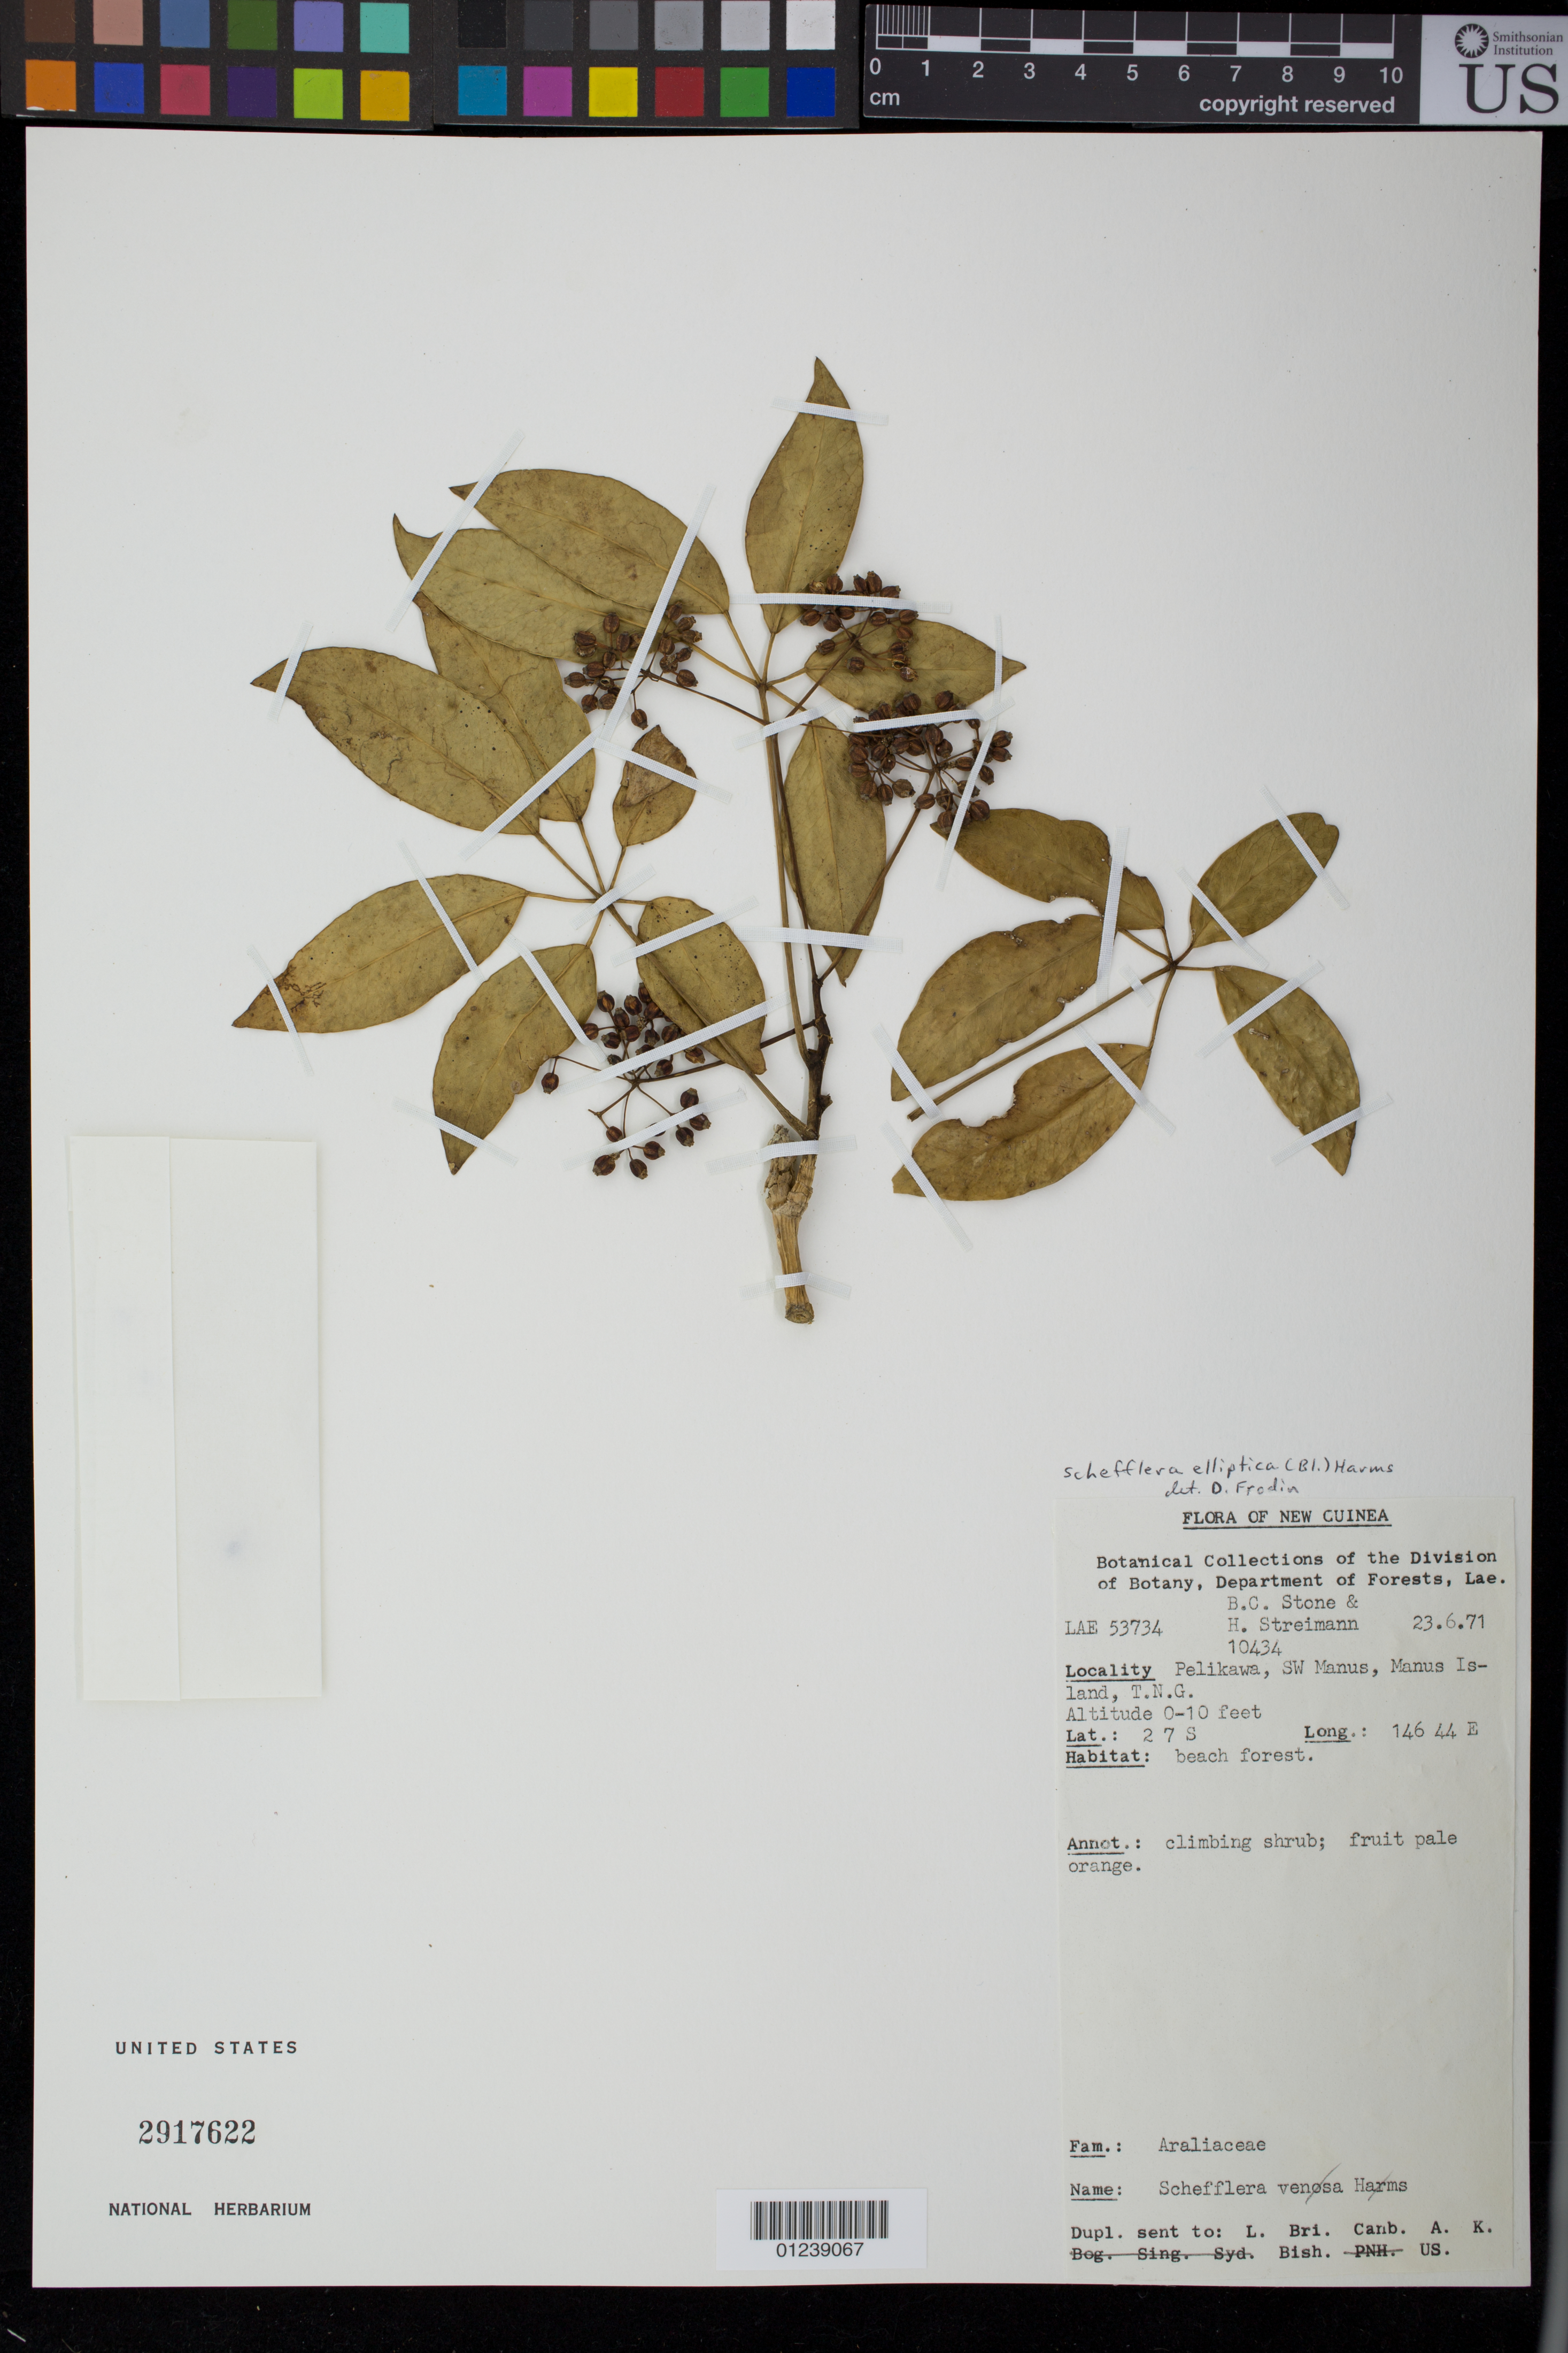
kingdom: Plantae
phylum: Tracheophyta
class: Magnoliopsida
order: Apiales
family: Araliaceae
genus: Heptapleurum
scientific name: Heptapleurum ellipticum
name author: (Blume) Seem.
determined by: Wagner, W. L., (BOT), Smithsonian Institution - National Museum of Natural History (UNITED STATES)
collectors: B. C. Stone & H. Streimann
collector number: LAE 53734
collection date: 1971-06-23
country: Papua New Guinea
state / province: Manus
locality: Pelikawa, SW Manus, Manus Island, T.N.G.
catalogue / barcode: US 2917622